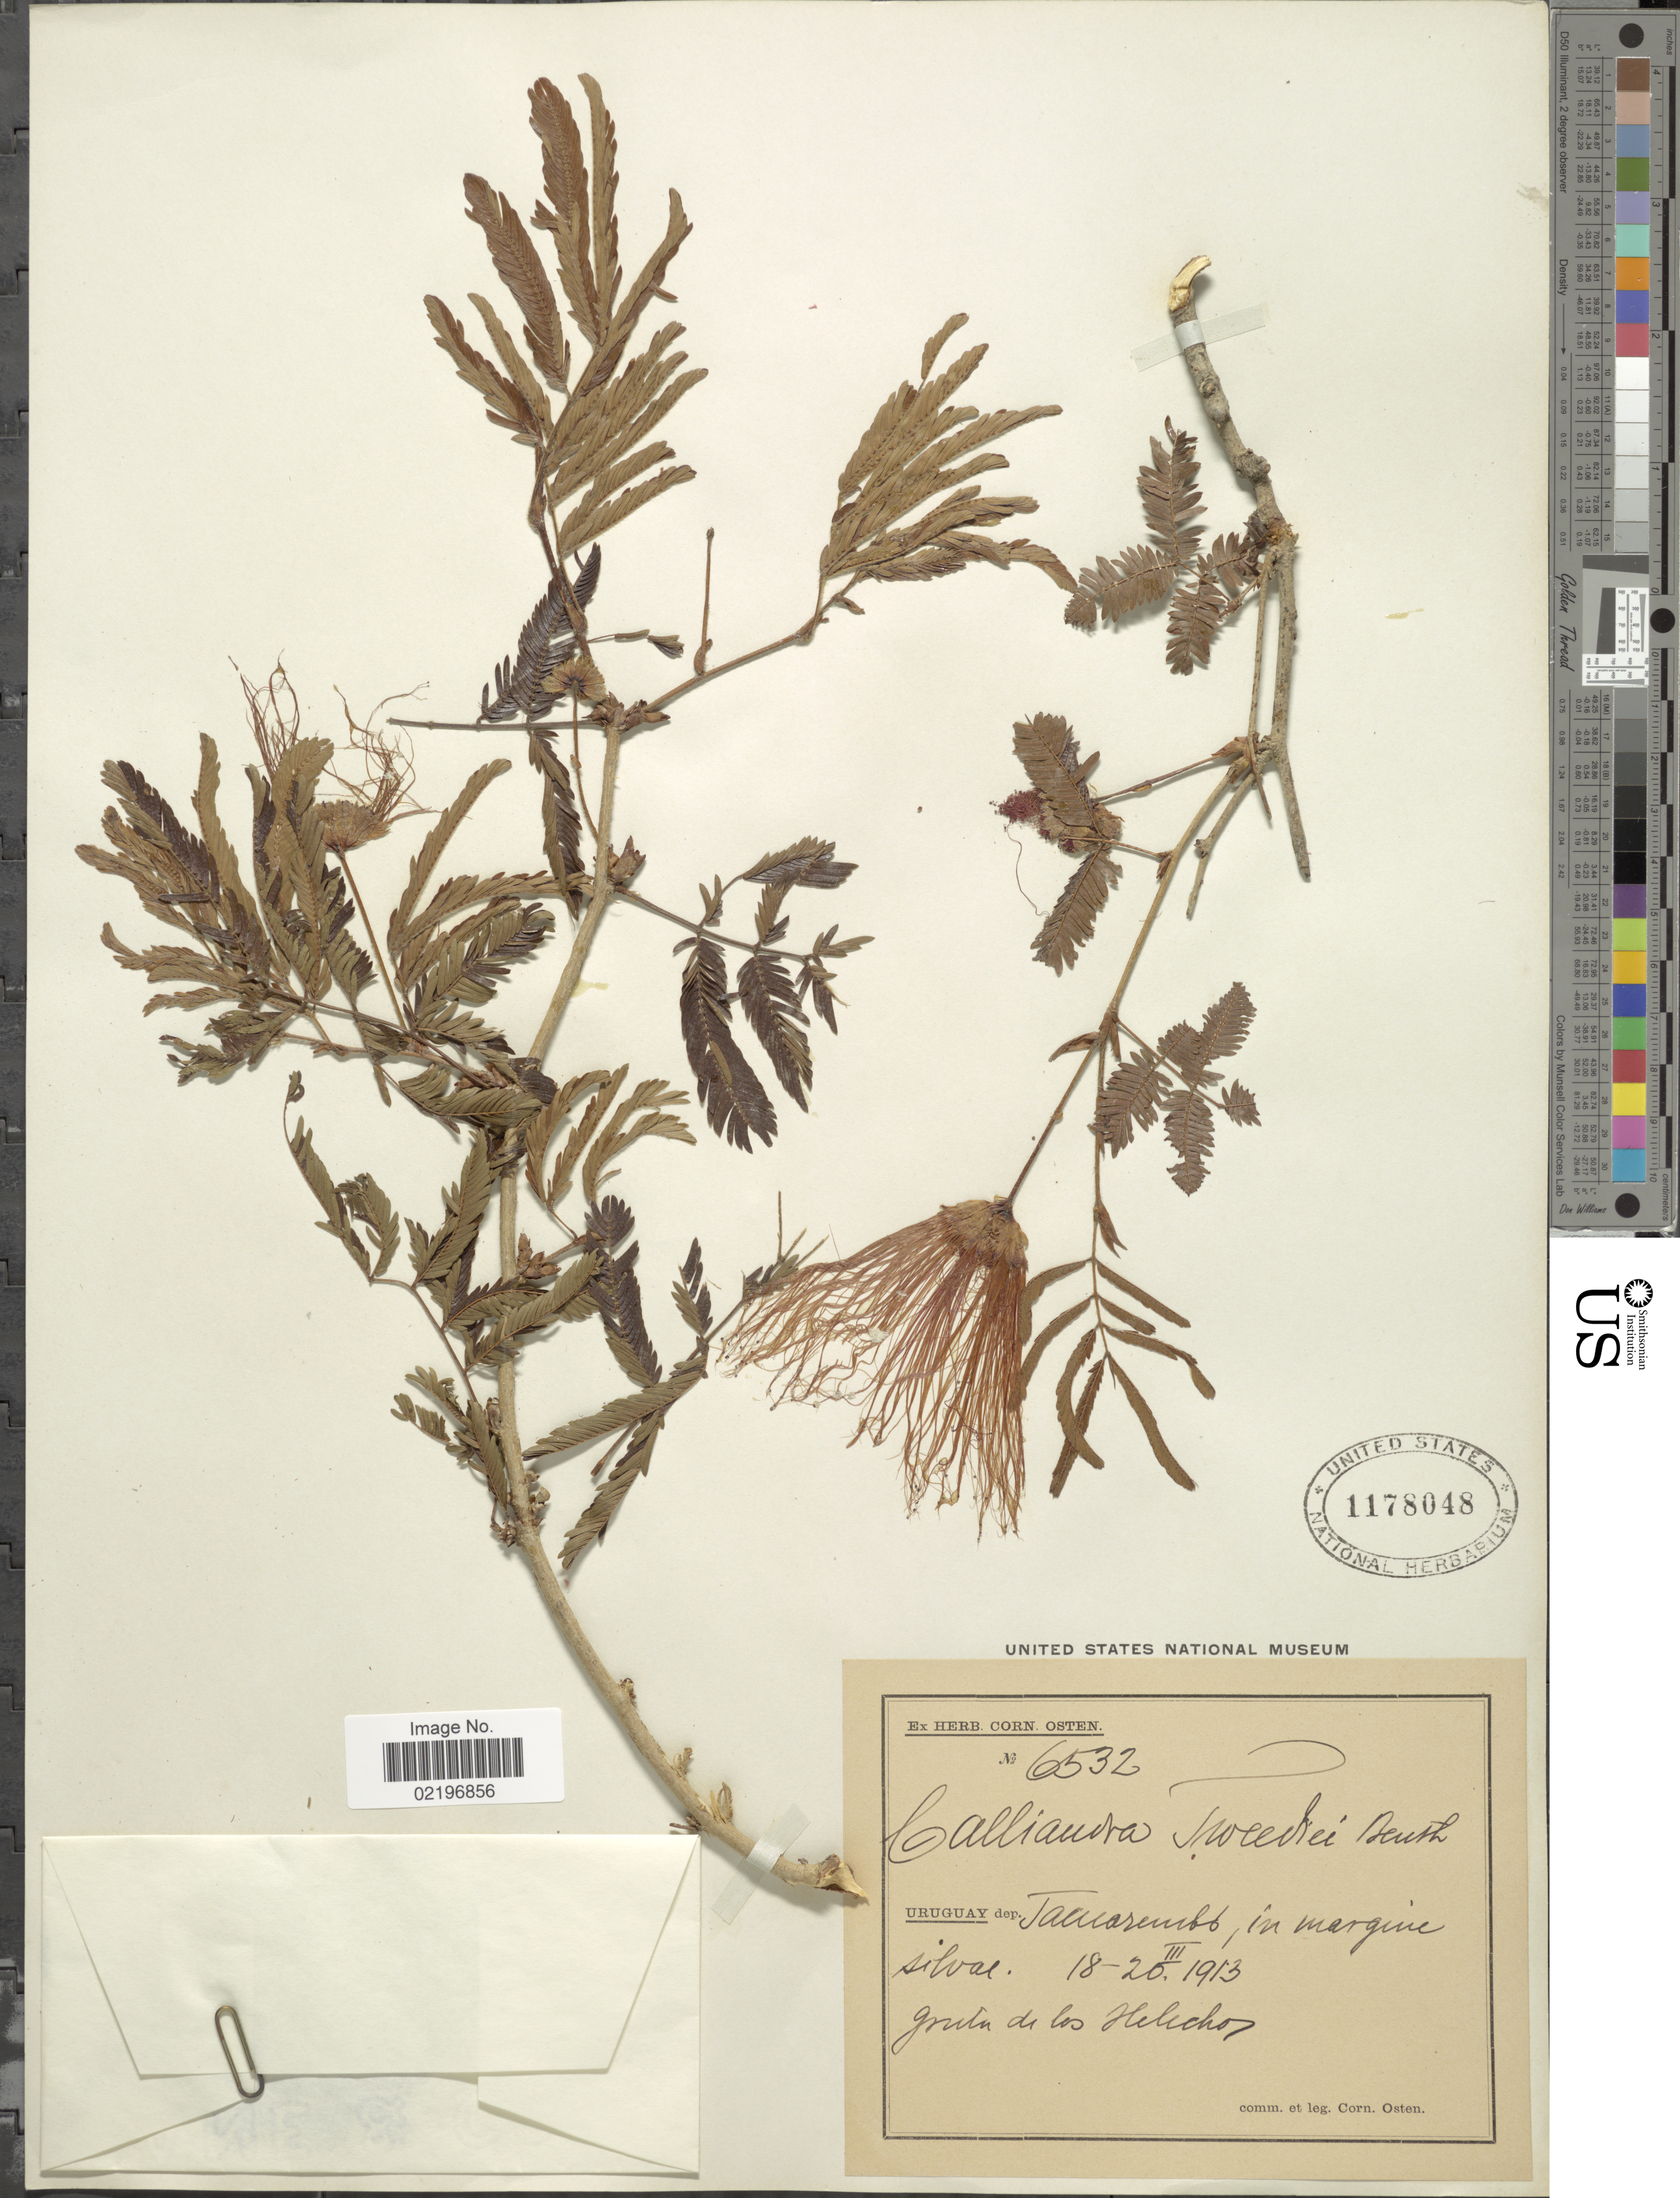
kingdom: Plantae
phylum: Tracheophyta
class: Magnoliopsida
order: Fabales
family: Fabaceae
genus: Calliandra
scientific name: Calliandra tweediei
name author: Benth.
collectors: C. Osten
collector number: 6532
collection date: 1913-03-18/1913-03-20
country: Uruguay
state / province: Tacuarembó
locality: In margine silvae.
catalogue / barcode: US 1178048